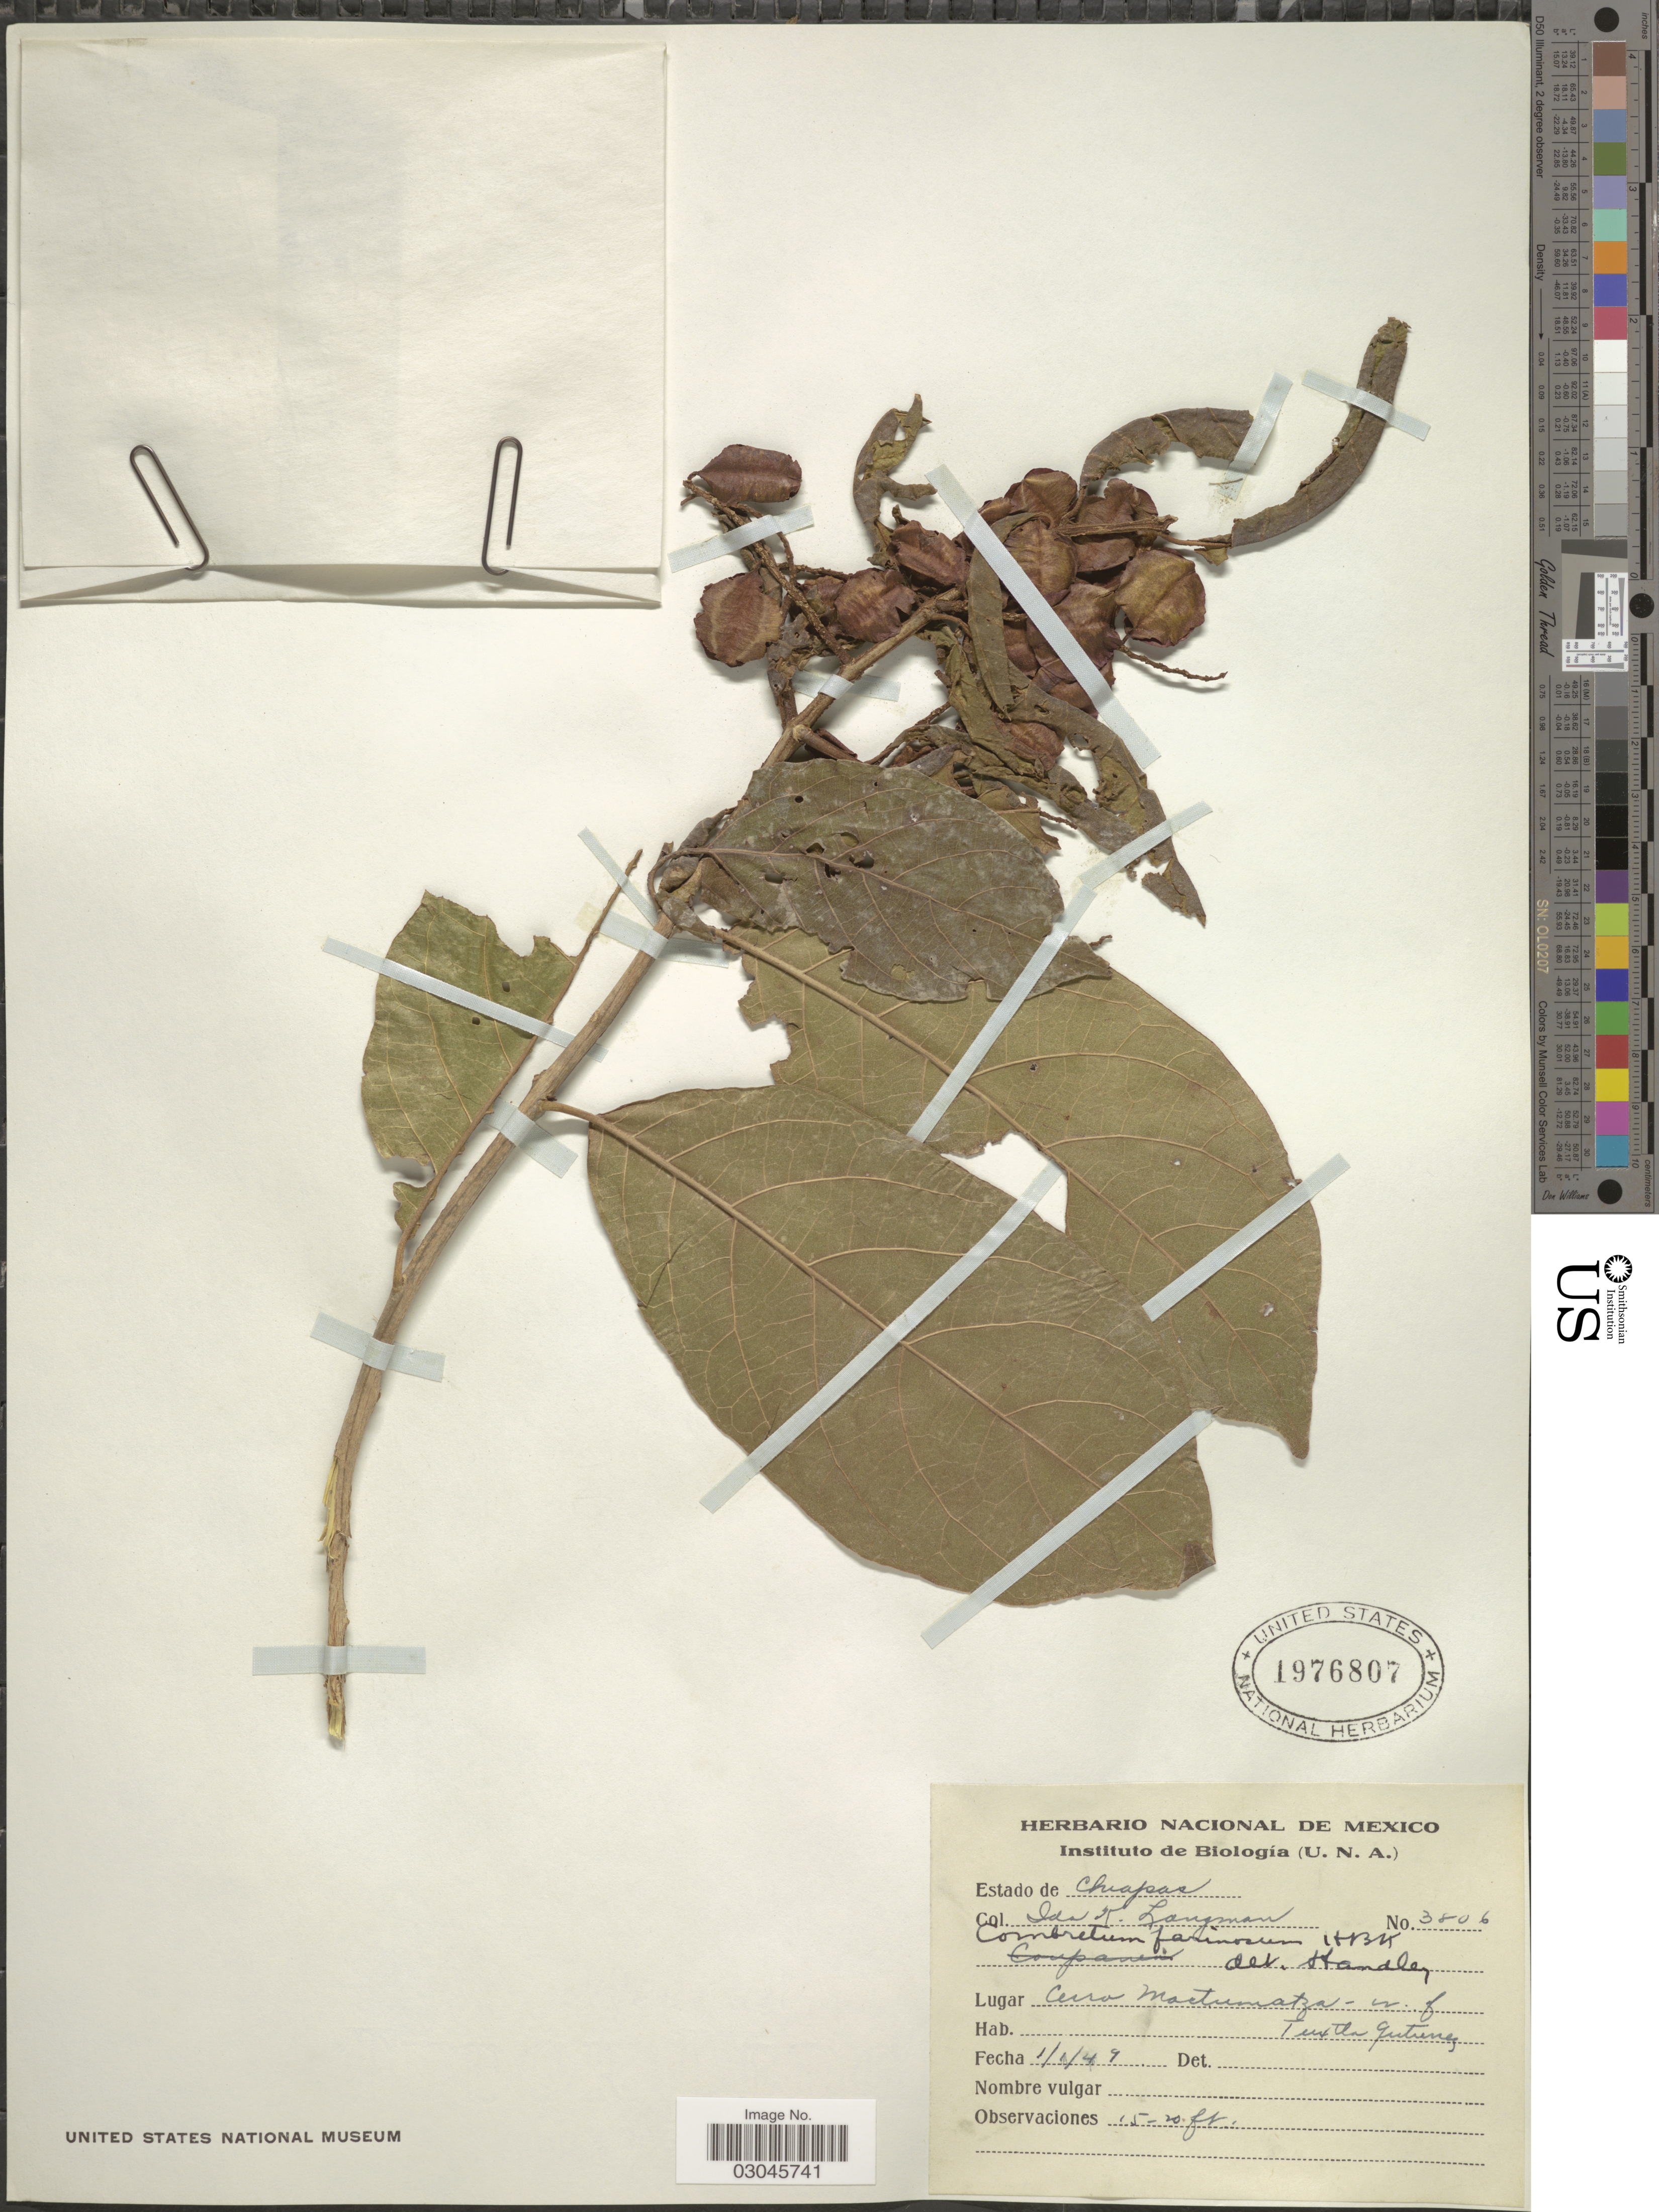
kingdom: Plantae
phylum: Tracheophyta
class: Magnoliopsida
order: Myrtales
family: Combretaceae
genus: Combretum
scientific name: Combretum fruticosum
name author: (Loefl.) Stuntz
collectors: I. K. Langman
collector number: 3806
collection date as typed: Transcribed d/m/y: 1/1/49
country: Mexico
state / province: Chiapas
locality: Cerro Mactumatza- w. of Tuxtla Gutierrez.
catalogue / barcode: US 1976807